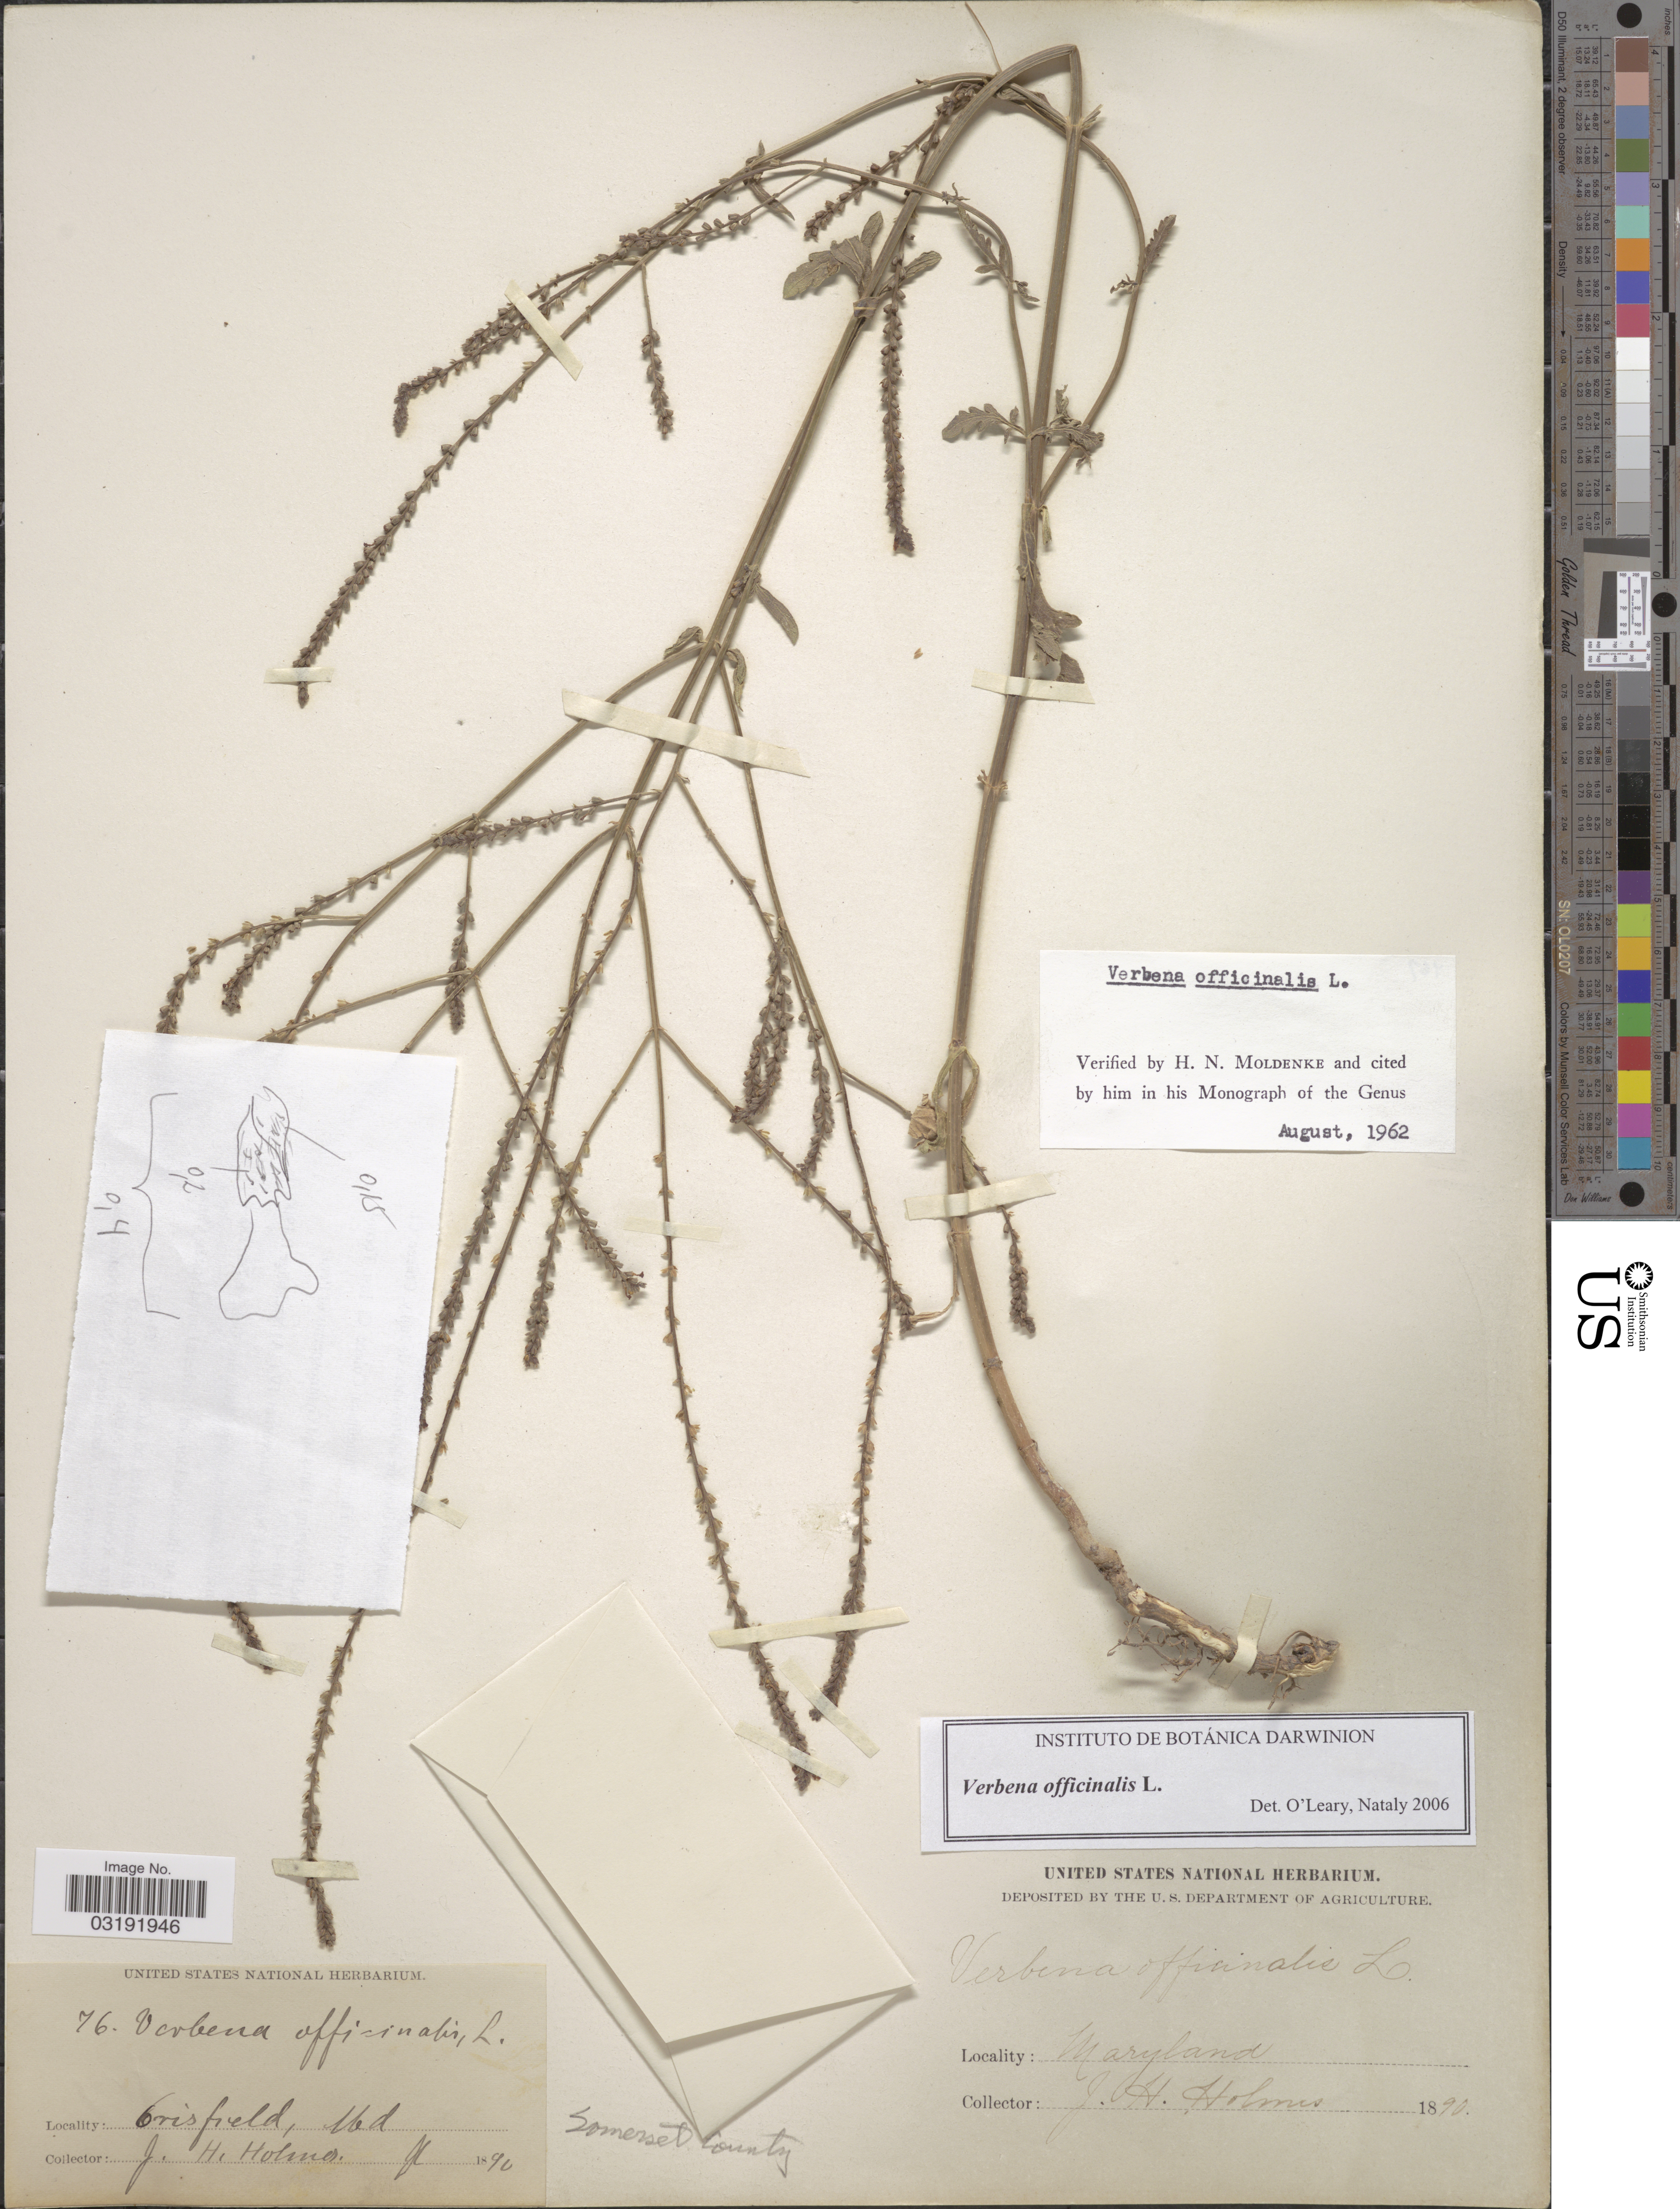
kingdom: Plantae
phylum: Tracheophyta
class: Magnoliopsida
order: Lamiales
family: Verbenaceae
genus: Verbena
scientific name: Verbena officinalis subsp. officinalis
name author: L.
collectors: J. Holmes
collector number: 76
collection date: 1890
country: United States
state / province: Maryland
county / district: Somerset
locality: Oriesfield. Somerset County.